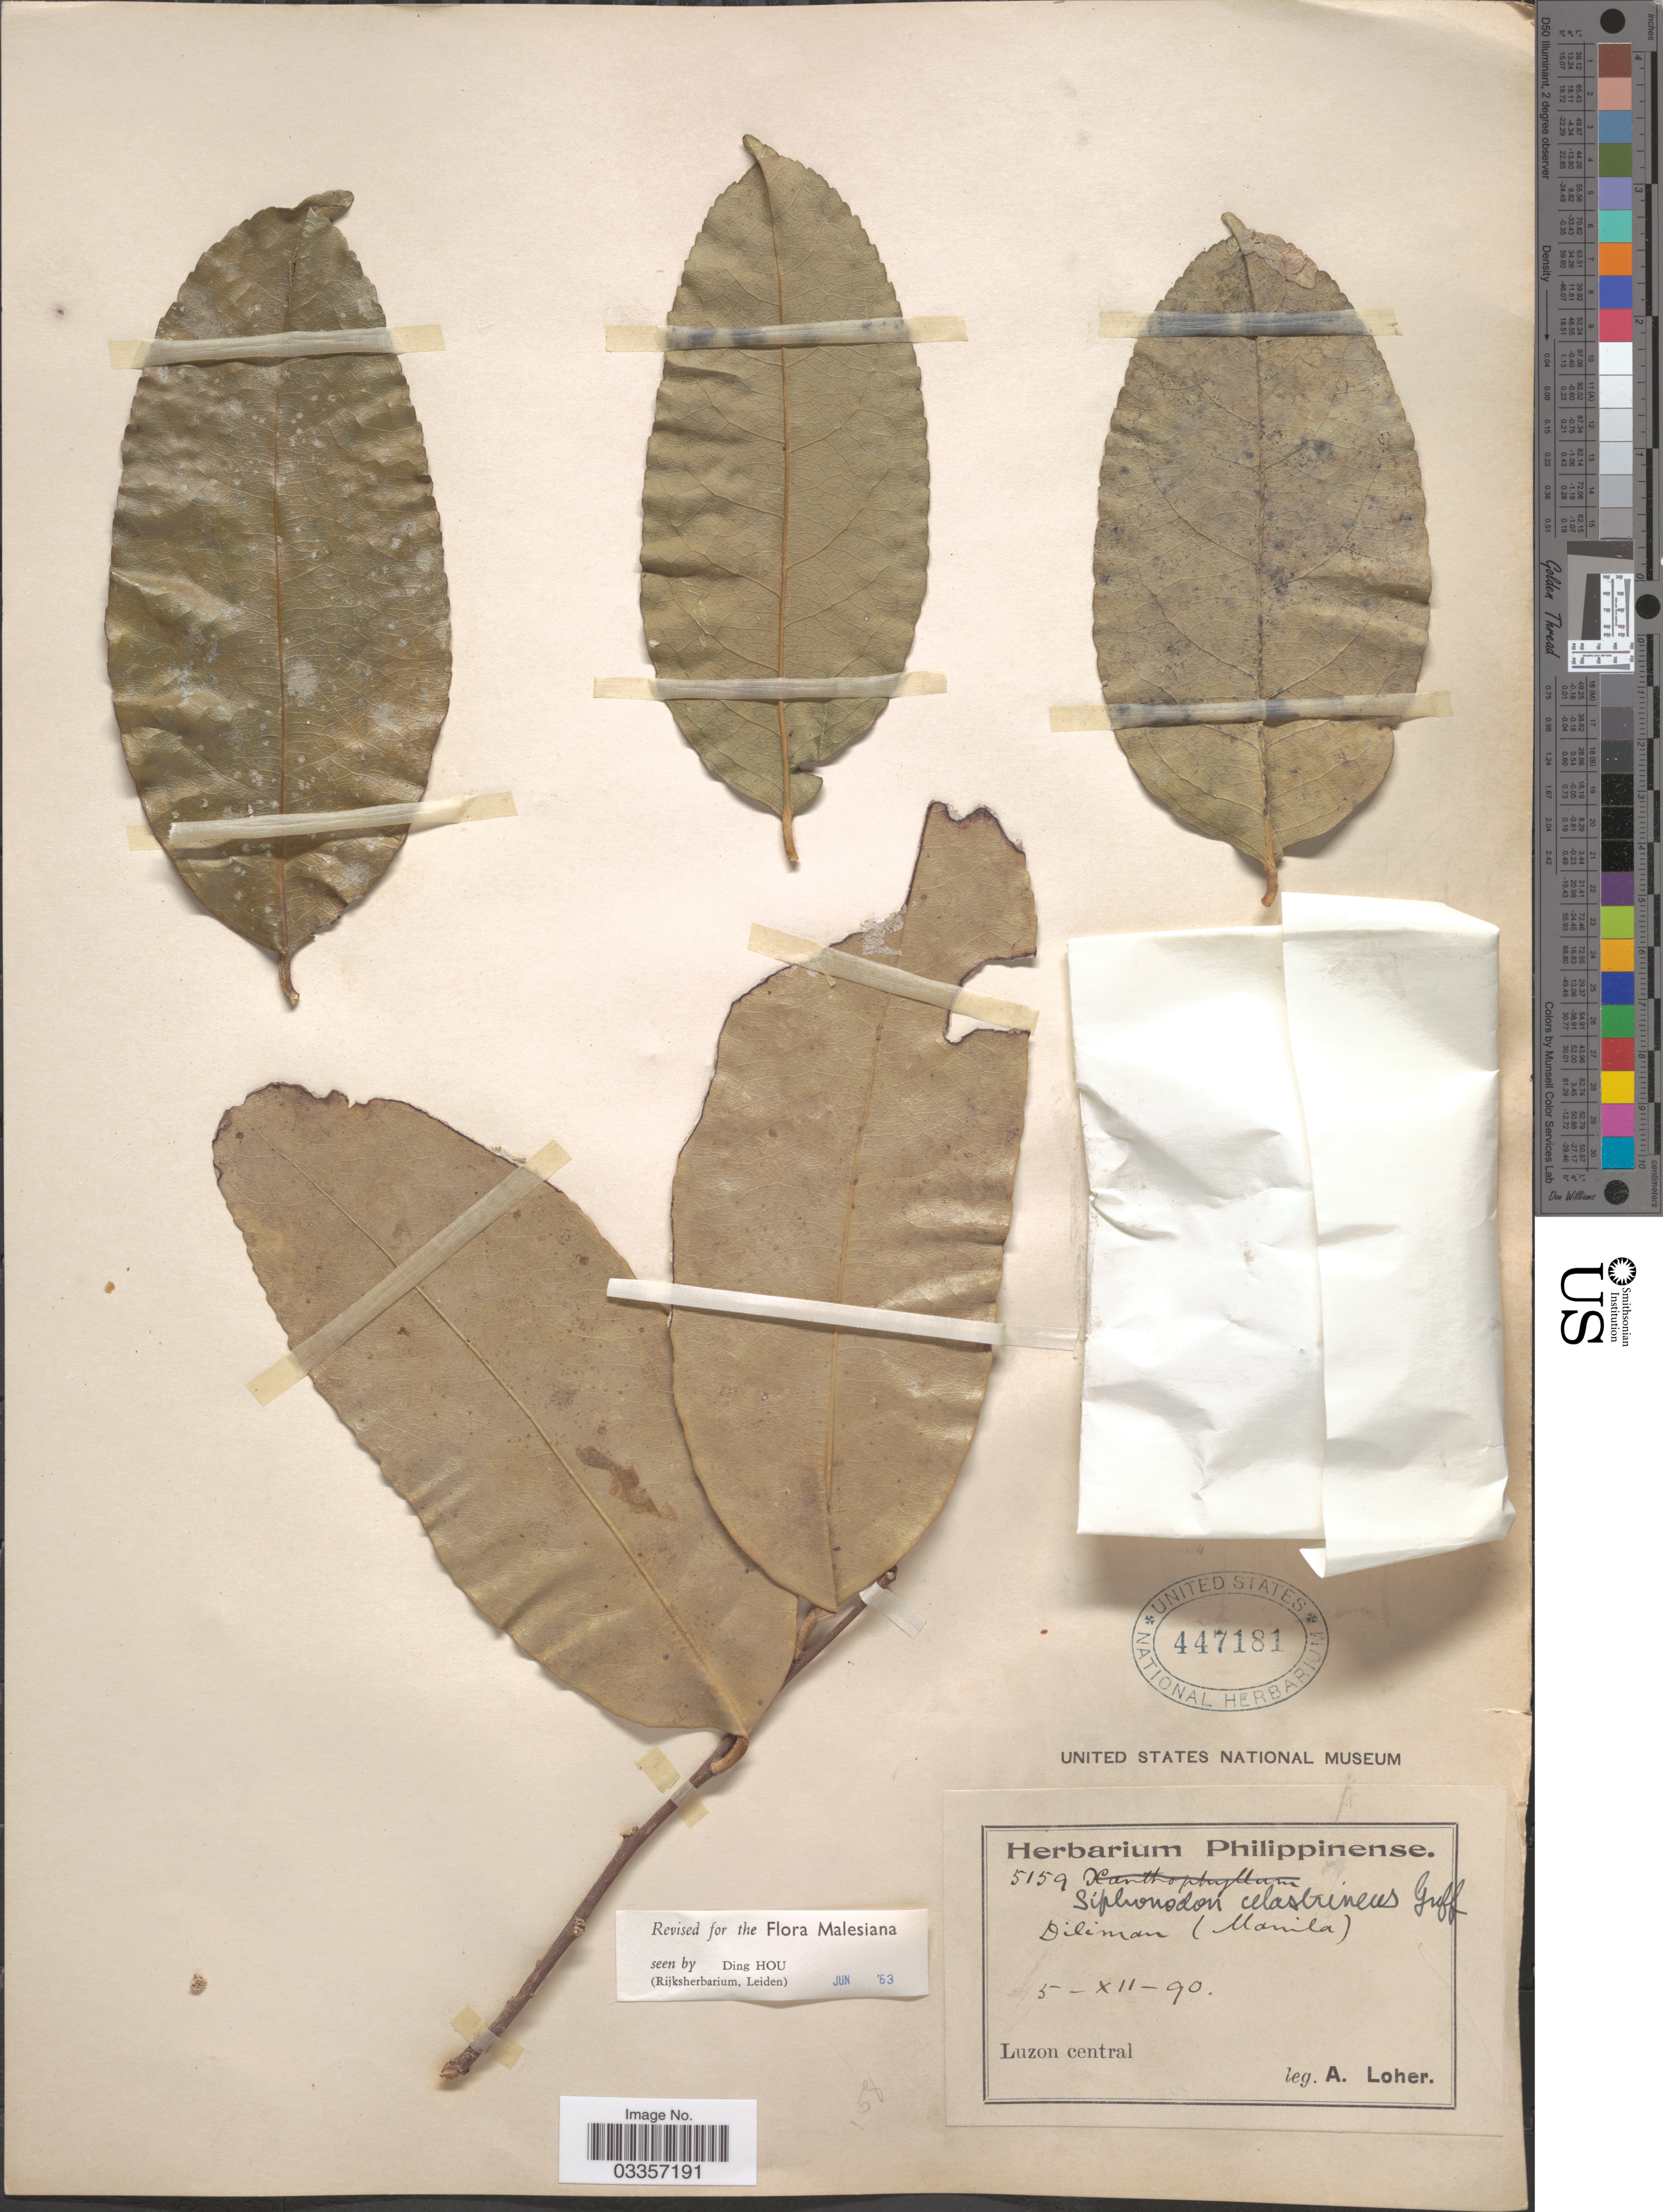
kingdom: Plantae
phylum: Tracheophyta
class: Magnoliopsida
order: Celastrales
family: Celastraceae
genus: Siphonodon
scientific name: Siphonodon celastrineus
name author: Griff.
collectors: A. Loher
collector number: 5159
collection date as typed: Transcribed d/m/y: 5/12/90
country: Philippines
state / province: Central Luzon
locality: Diliman (Manila), Luzon central.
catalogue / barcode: US 447181